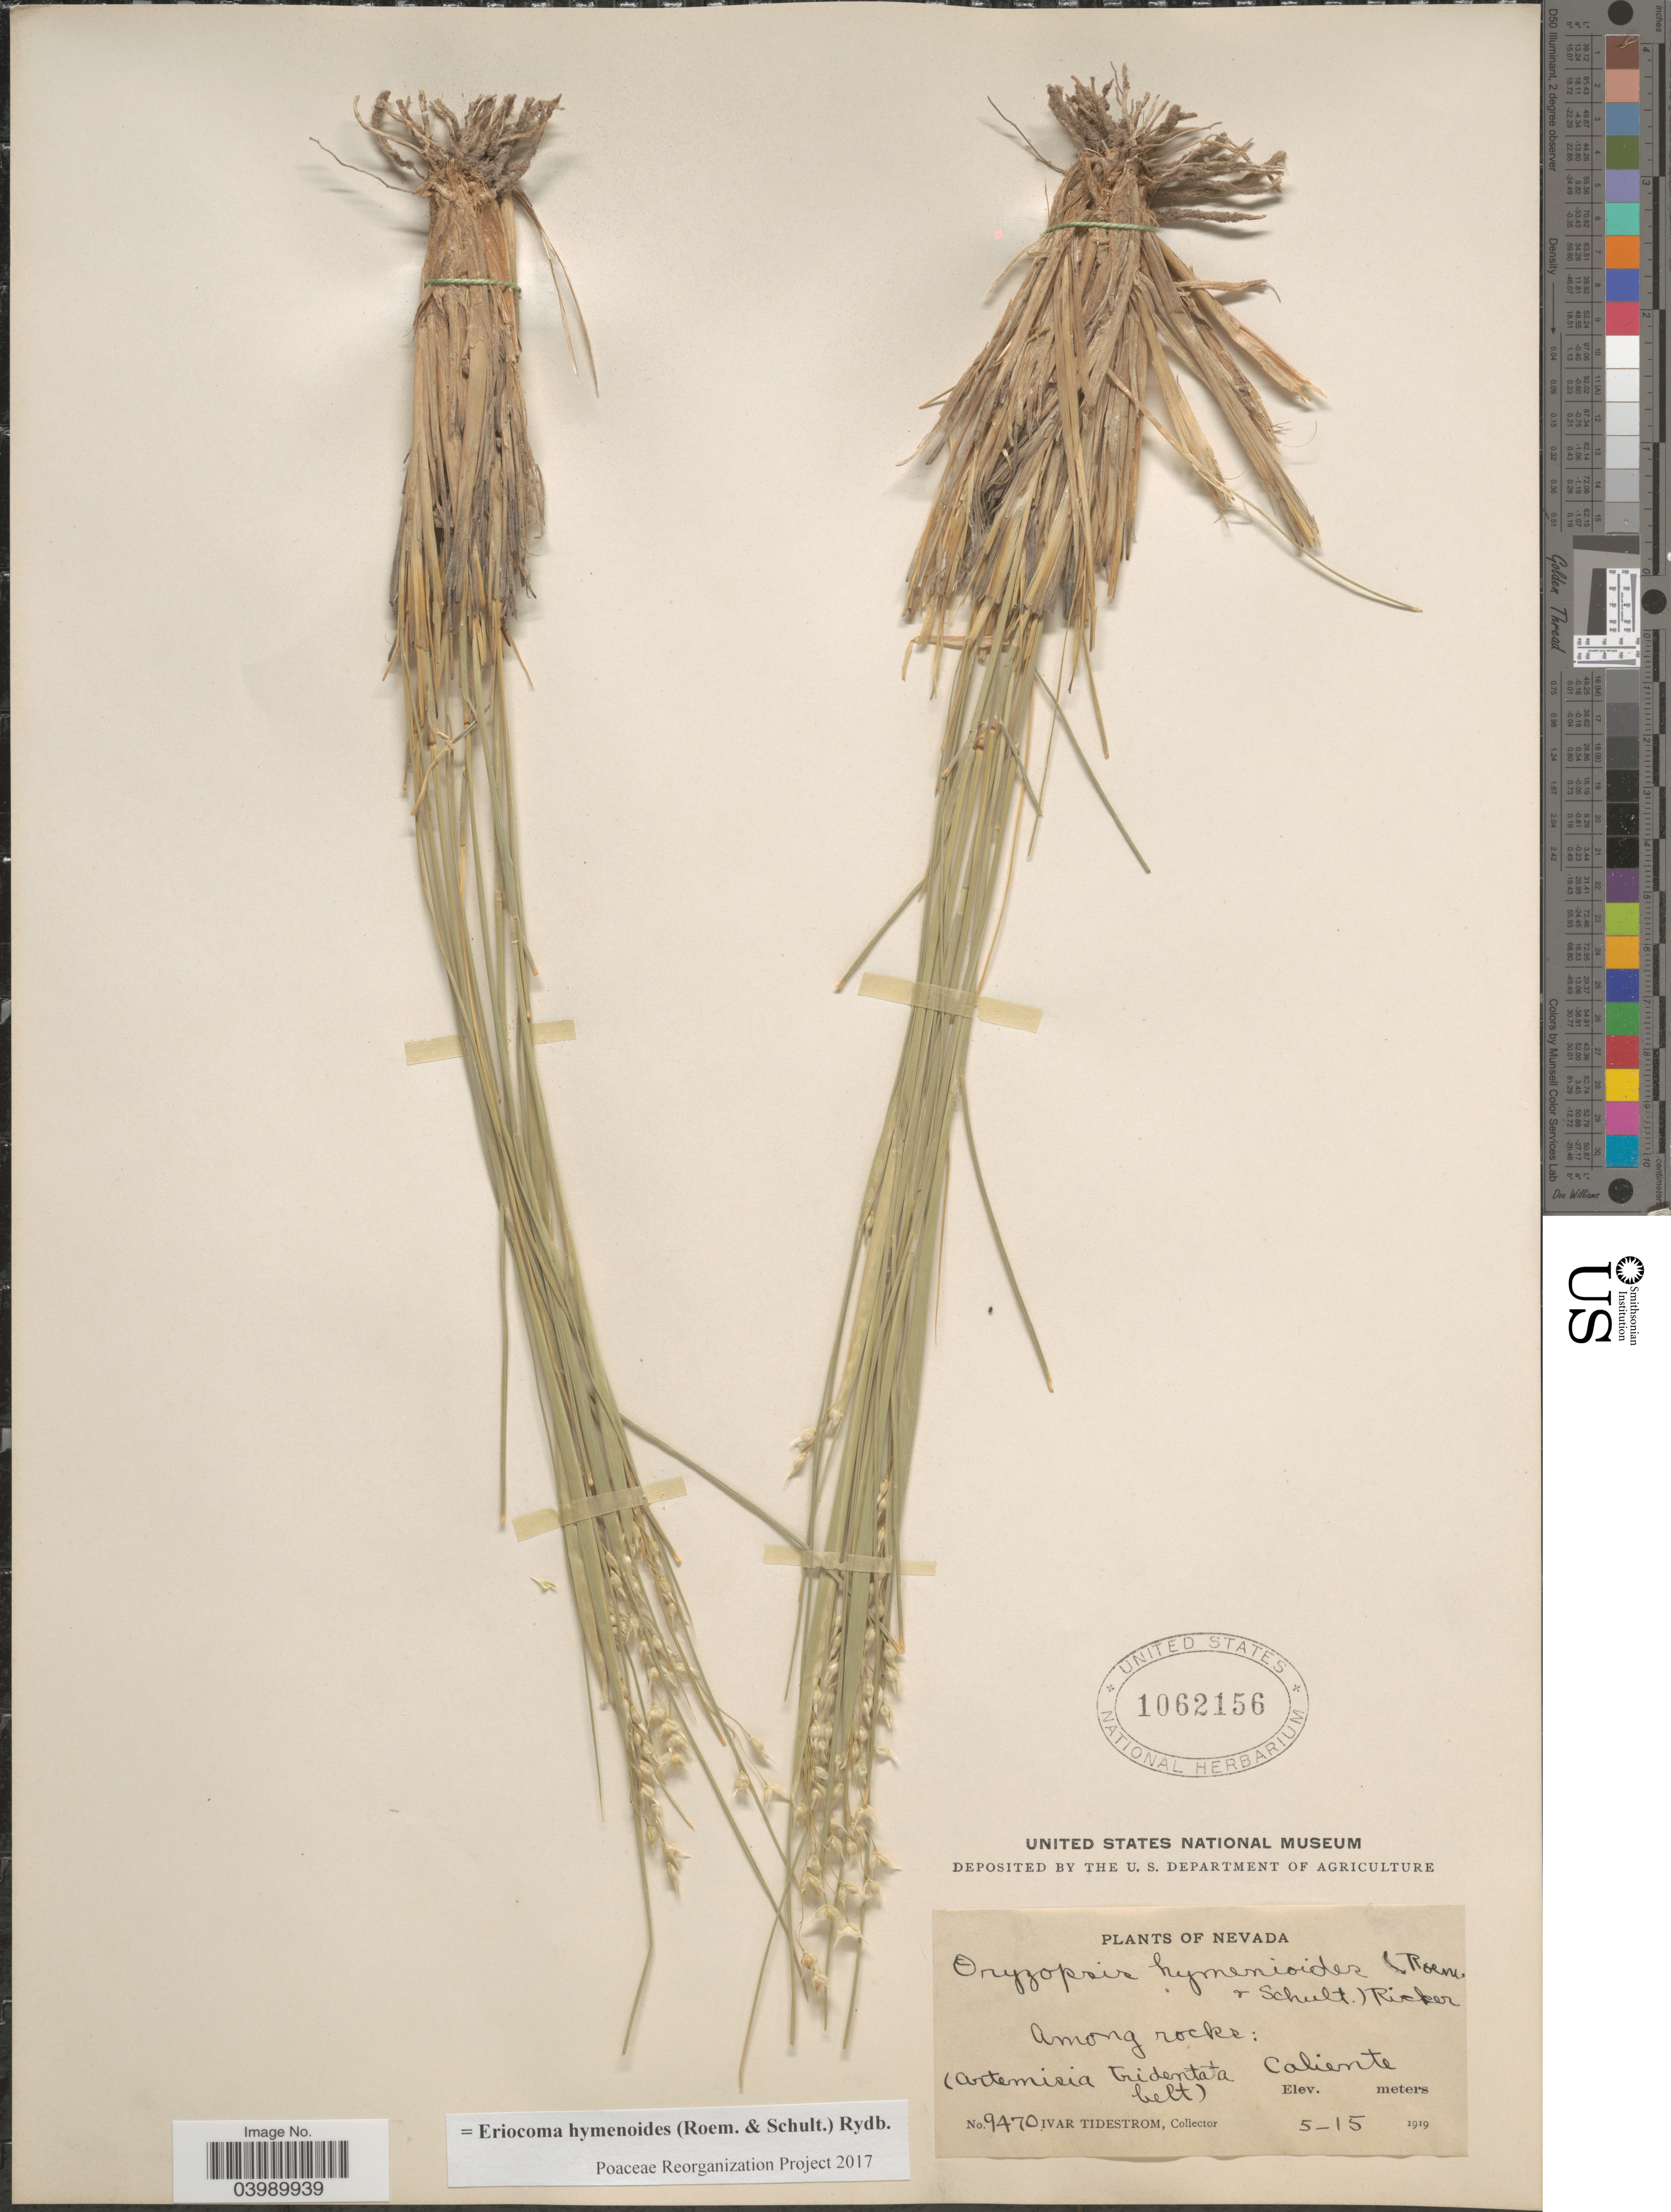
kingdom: Plantae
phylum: Tracheophyta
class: Liliopsida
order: Poales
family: Poaceae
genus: Eriocoma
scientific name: Eriocoma hymenoides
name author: (Roem. & Schult.) Rydb.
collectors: I. F. Tidestrom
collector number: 9470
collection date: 1919-05-15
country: United States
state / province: Nevada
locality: Caliente.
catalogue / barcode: US 1062156